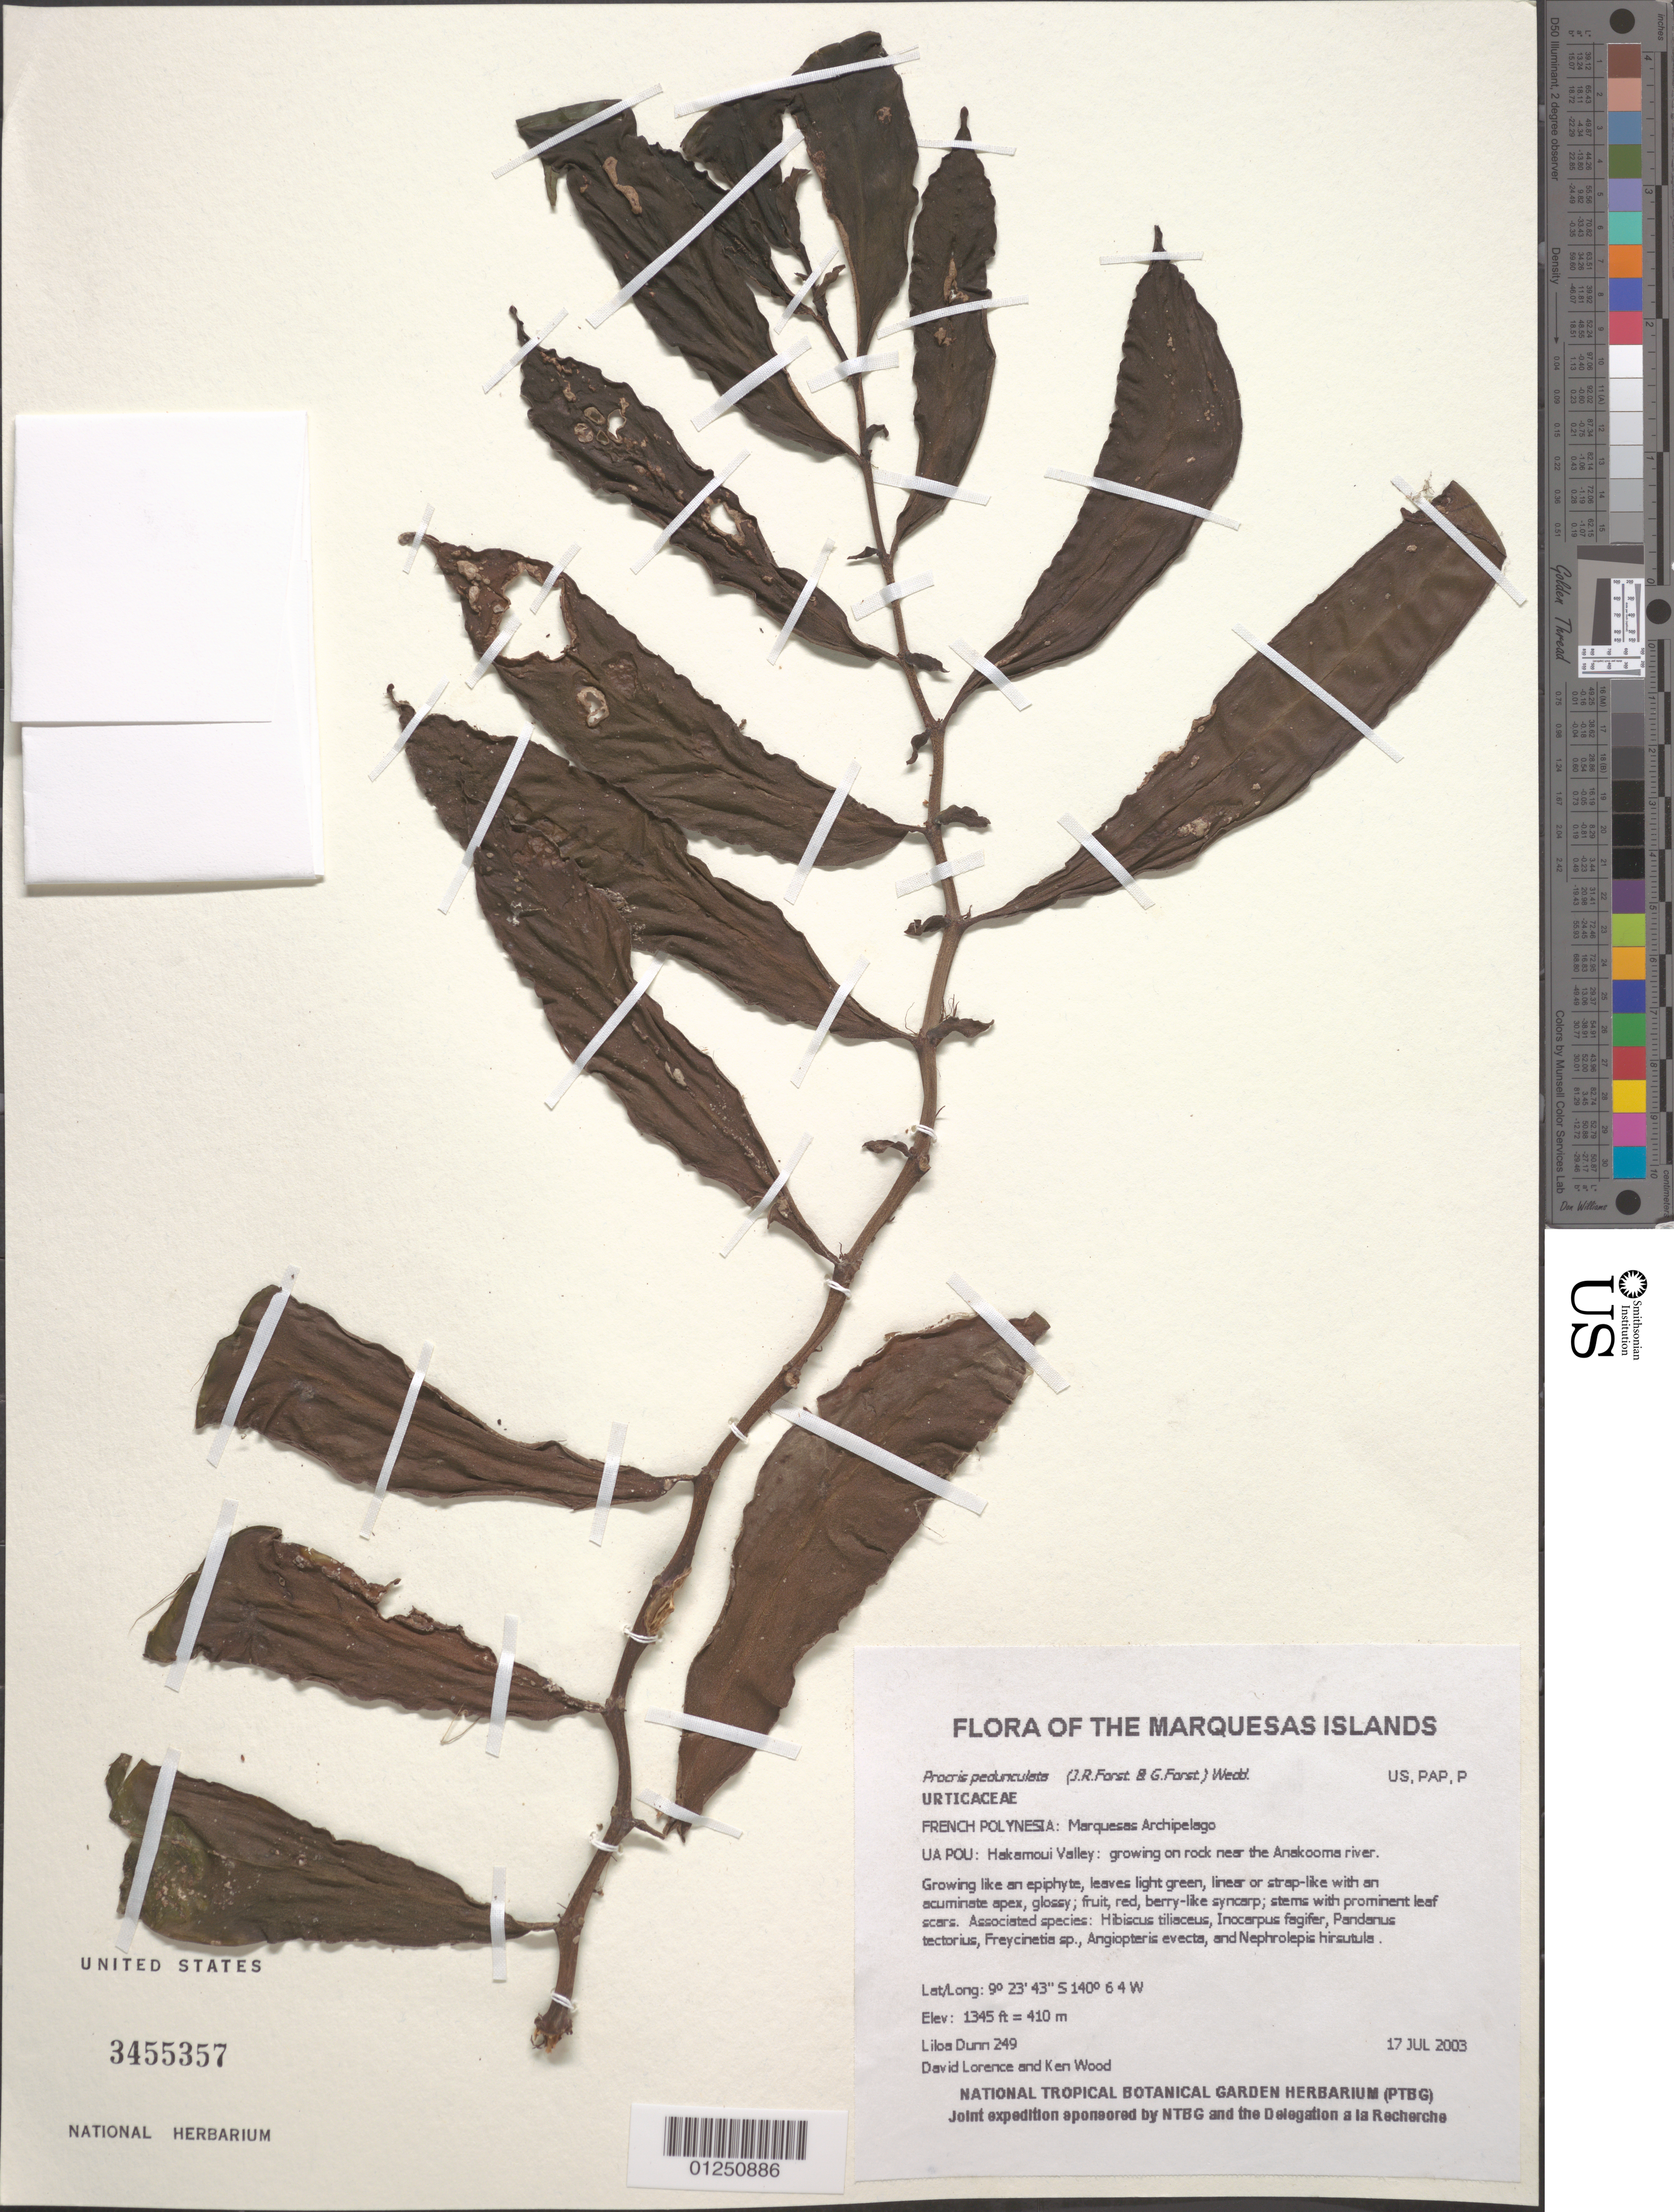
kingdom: Plantae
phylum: Tracheophyta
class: Magnoliopsida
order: Rosales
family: Urticaceae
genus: Procris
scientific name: Procris pedunculata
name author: (J.R. Forst. & G. Forst.) Wedd.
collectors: L. Dunn, D. Lorence & K. R. Wood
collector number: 249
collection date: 2003-07-17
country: French Polynesia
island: Ua Pou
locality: Hakamoui Valley: near the Anakooma river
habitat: Growing on rock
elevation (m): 410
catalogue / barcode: US 3455357